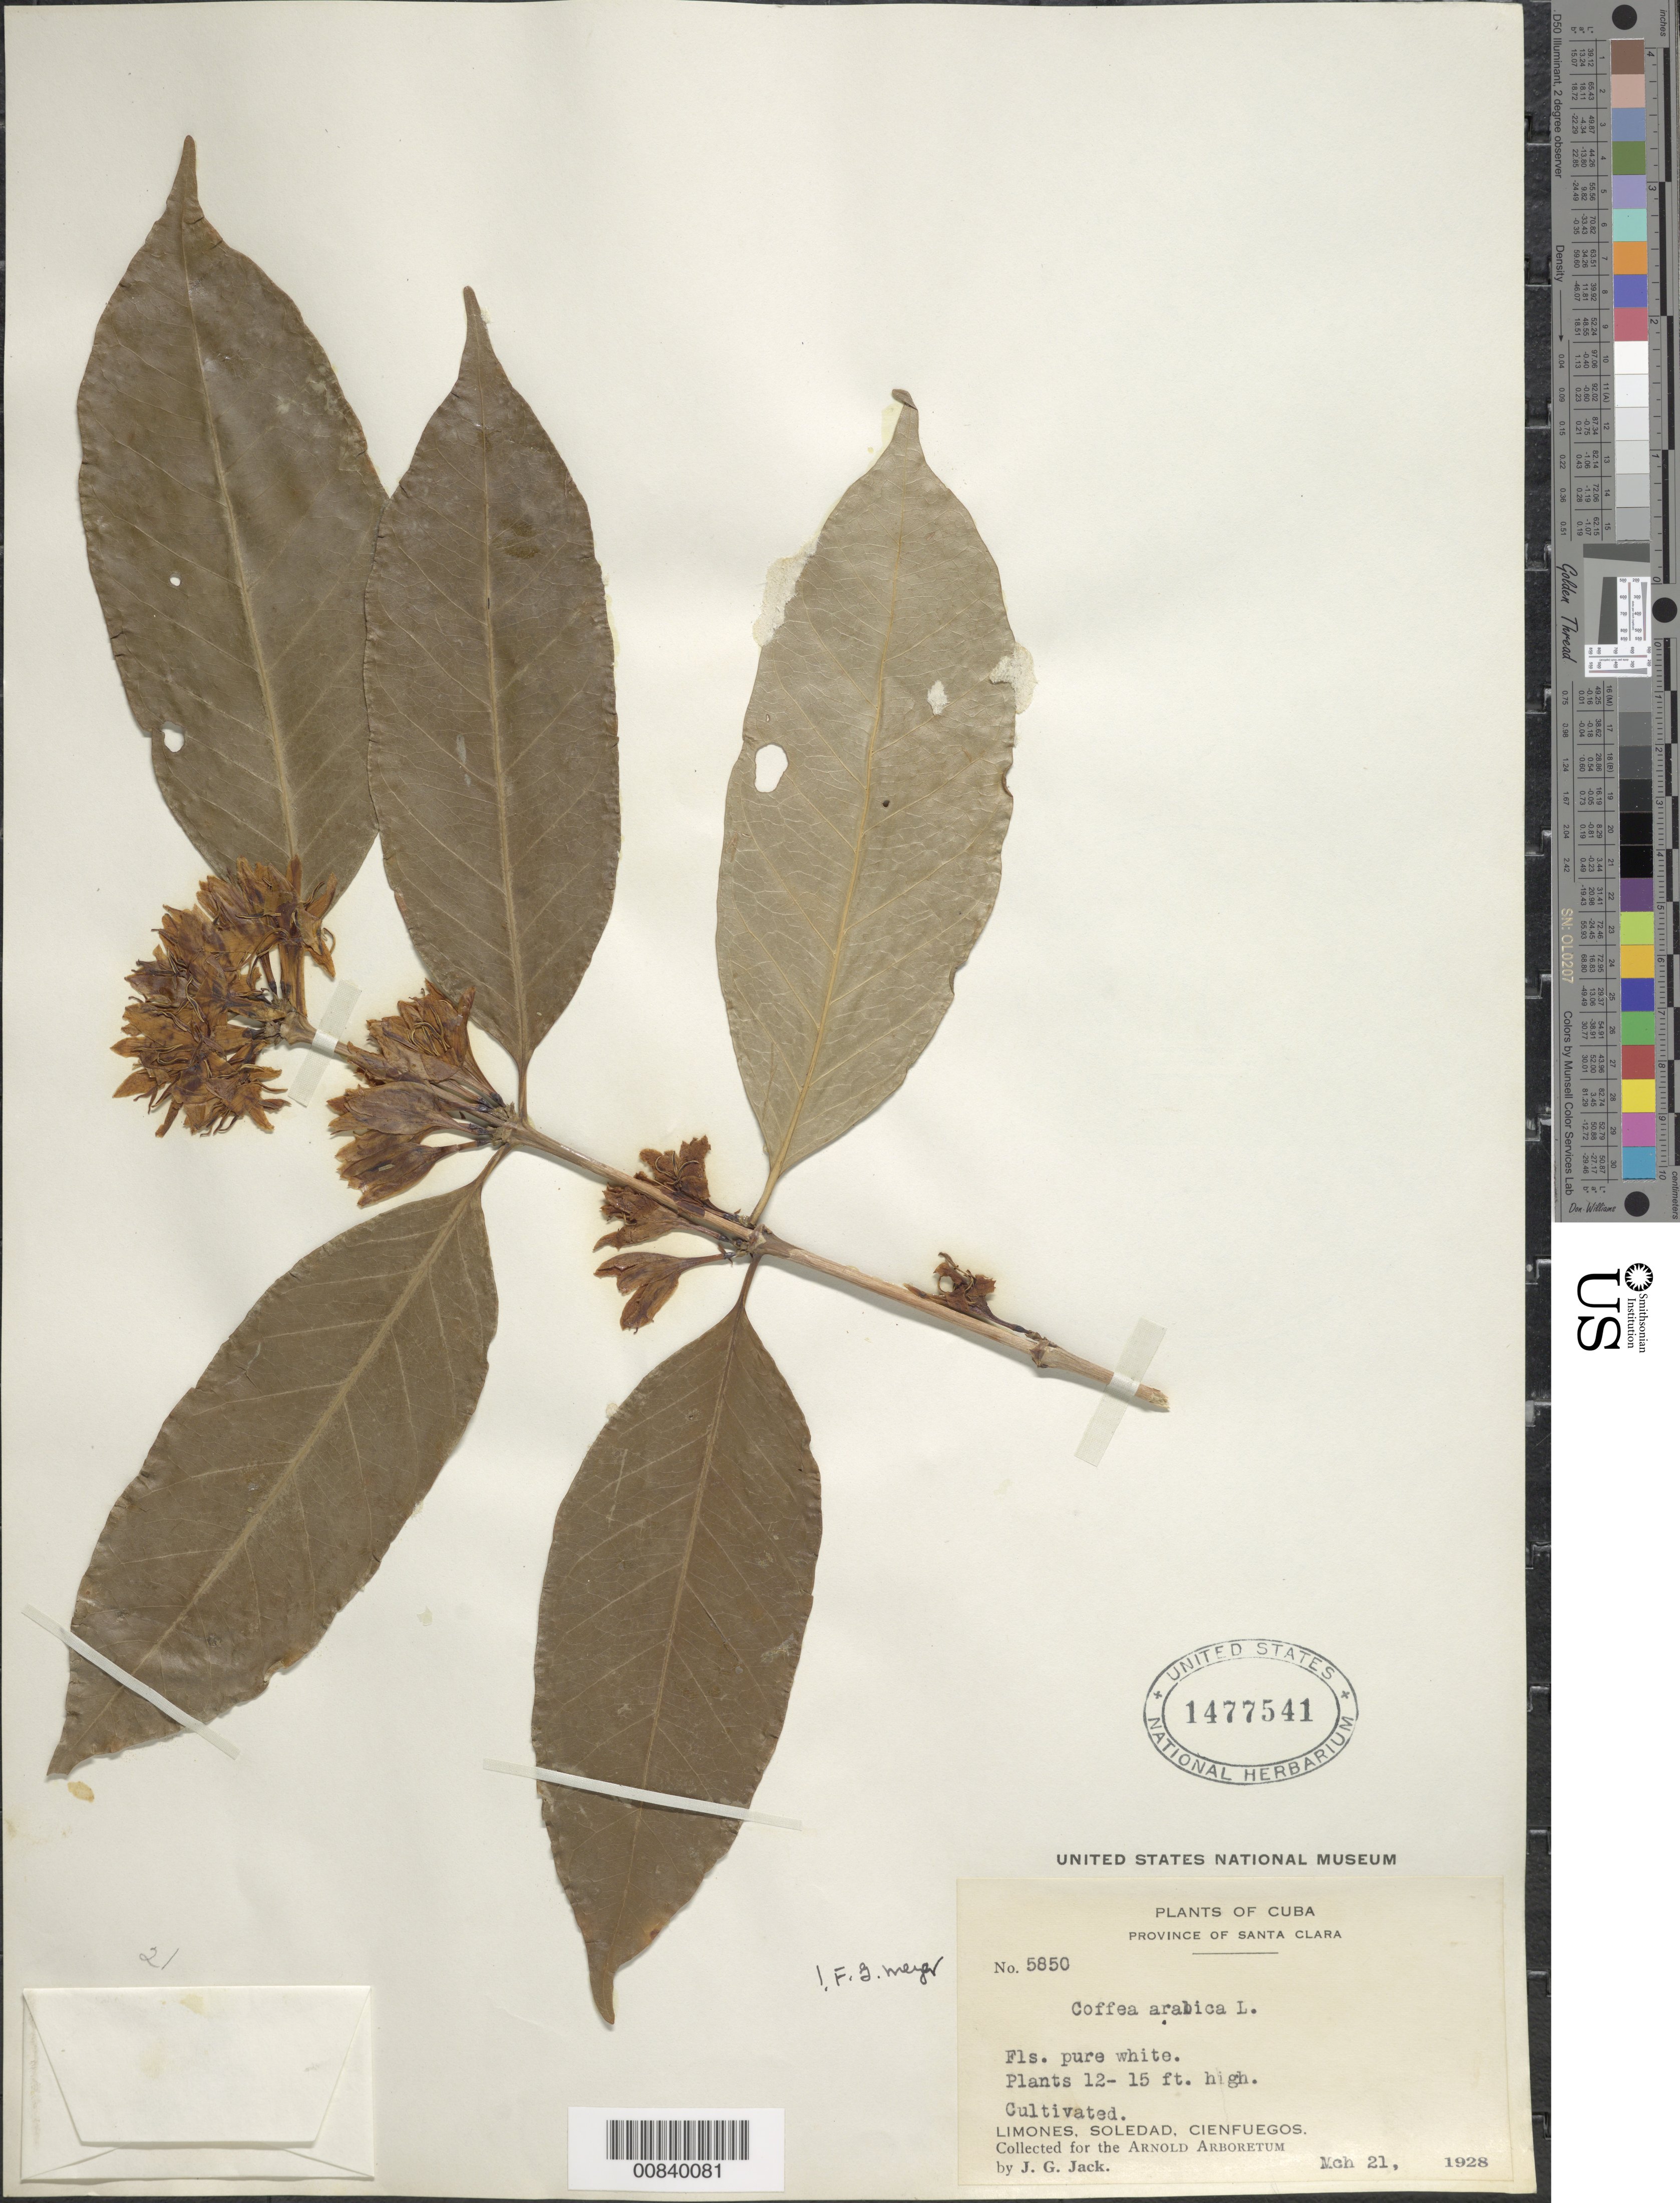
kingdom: Plantae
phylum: Tracheophyta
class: Magnoliopsida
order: Gentianales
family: Rubiaceae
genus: Coffea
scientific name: Coffea arabica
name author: L.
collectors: J. G. Jack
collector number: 5850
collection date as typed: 21 Mar 1928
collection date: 1928-03-21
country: Cuba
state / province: Las Villas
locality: Limones, Soledad, Cienfuegos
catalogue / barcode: US 1477541